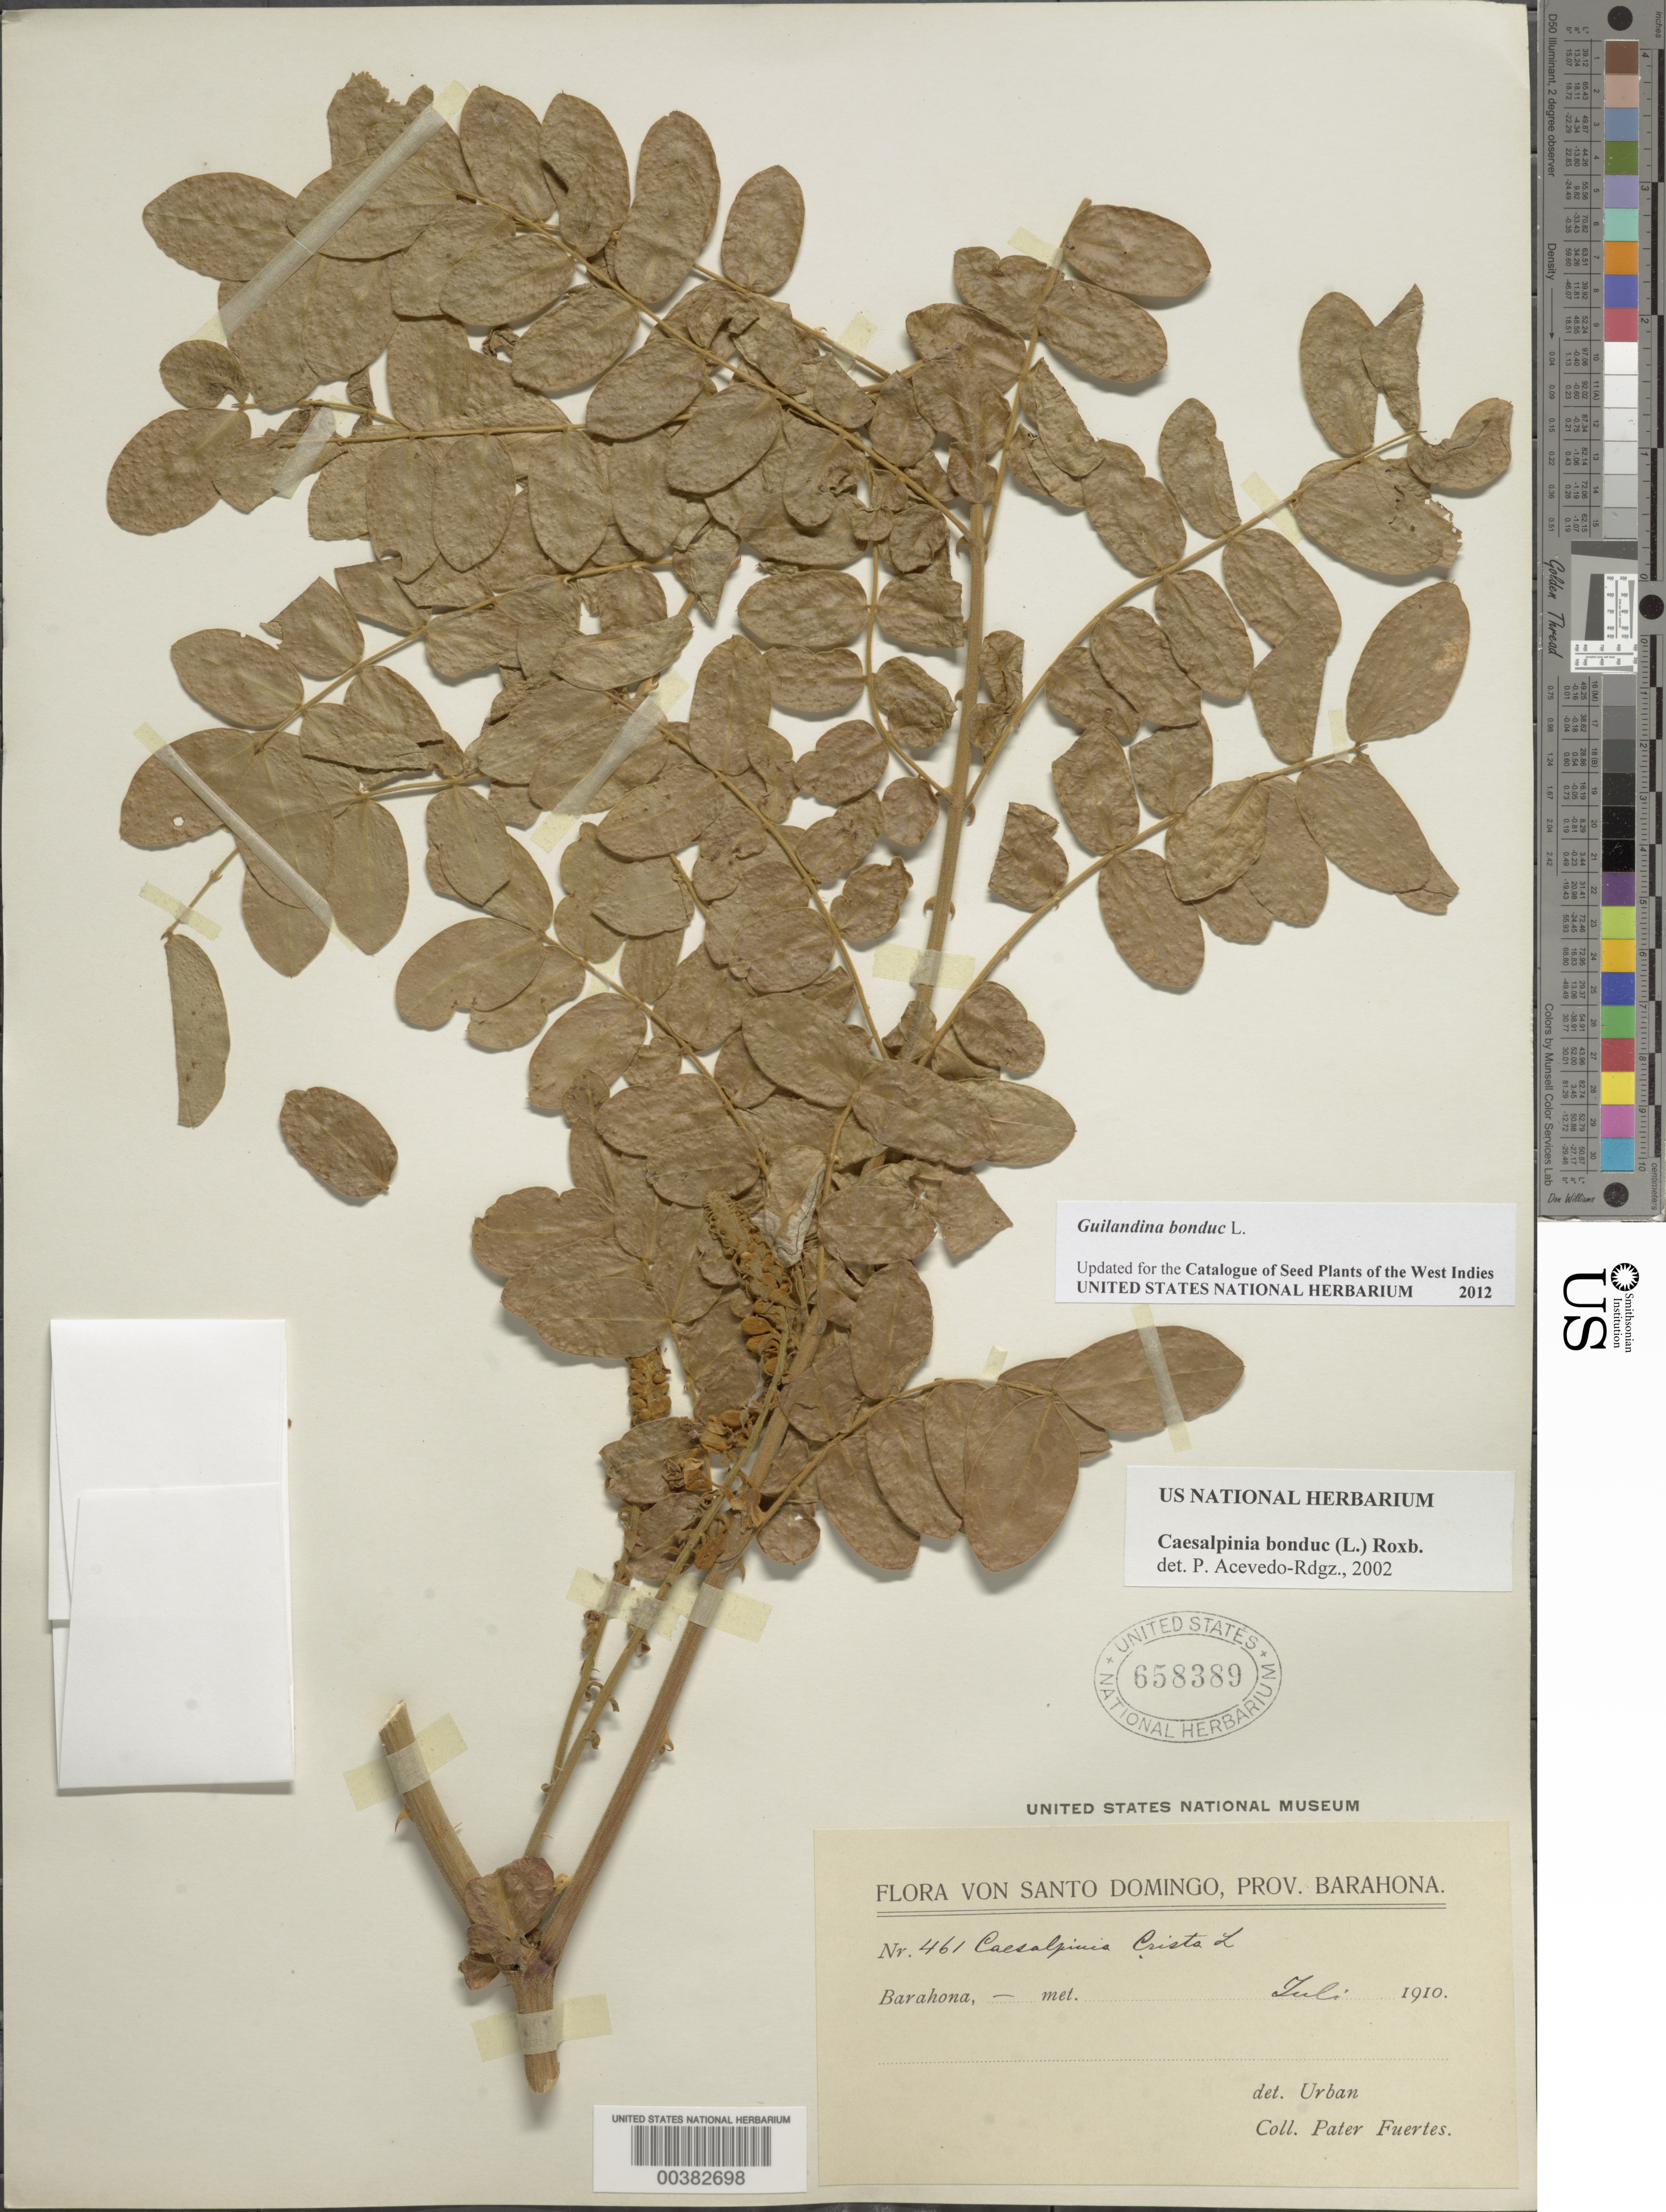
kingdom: Plantae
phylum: Tracheophyta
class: Magnoliopsida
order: Fabales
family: Fabaceae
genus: Guilandina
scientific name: Guilandina bonduc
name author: L.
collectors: M. D. Fuertes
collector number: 461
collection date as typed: Jul 1910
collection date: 1910-07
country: Dominican Republic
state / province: Barahona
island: Hispaniola Island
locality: Barahona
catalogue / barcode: US 658389